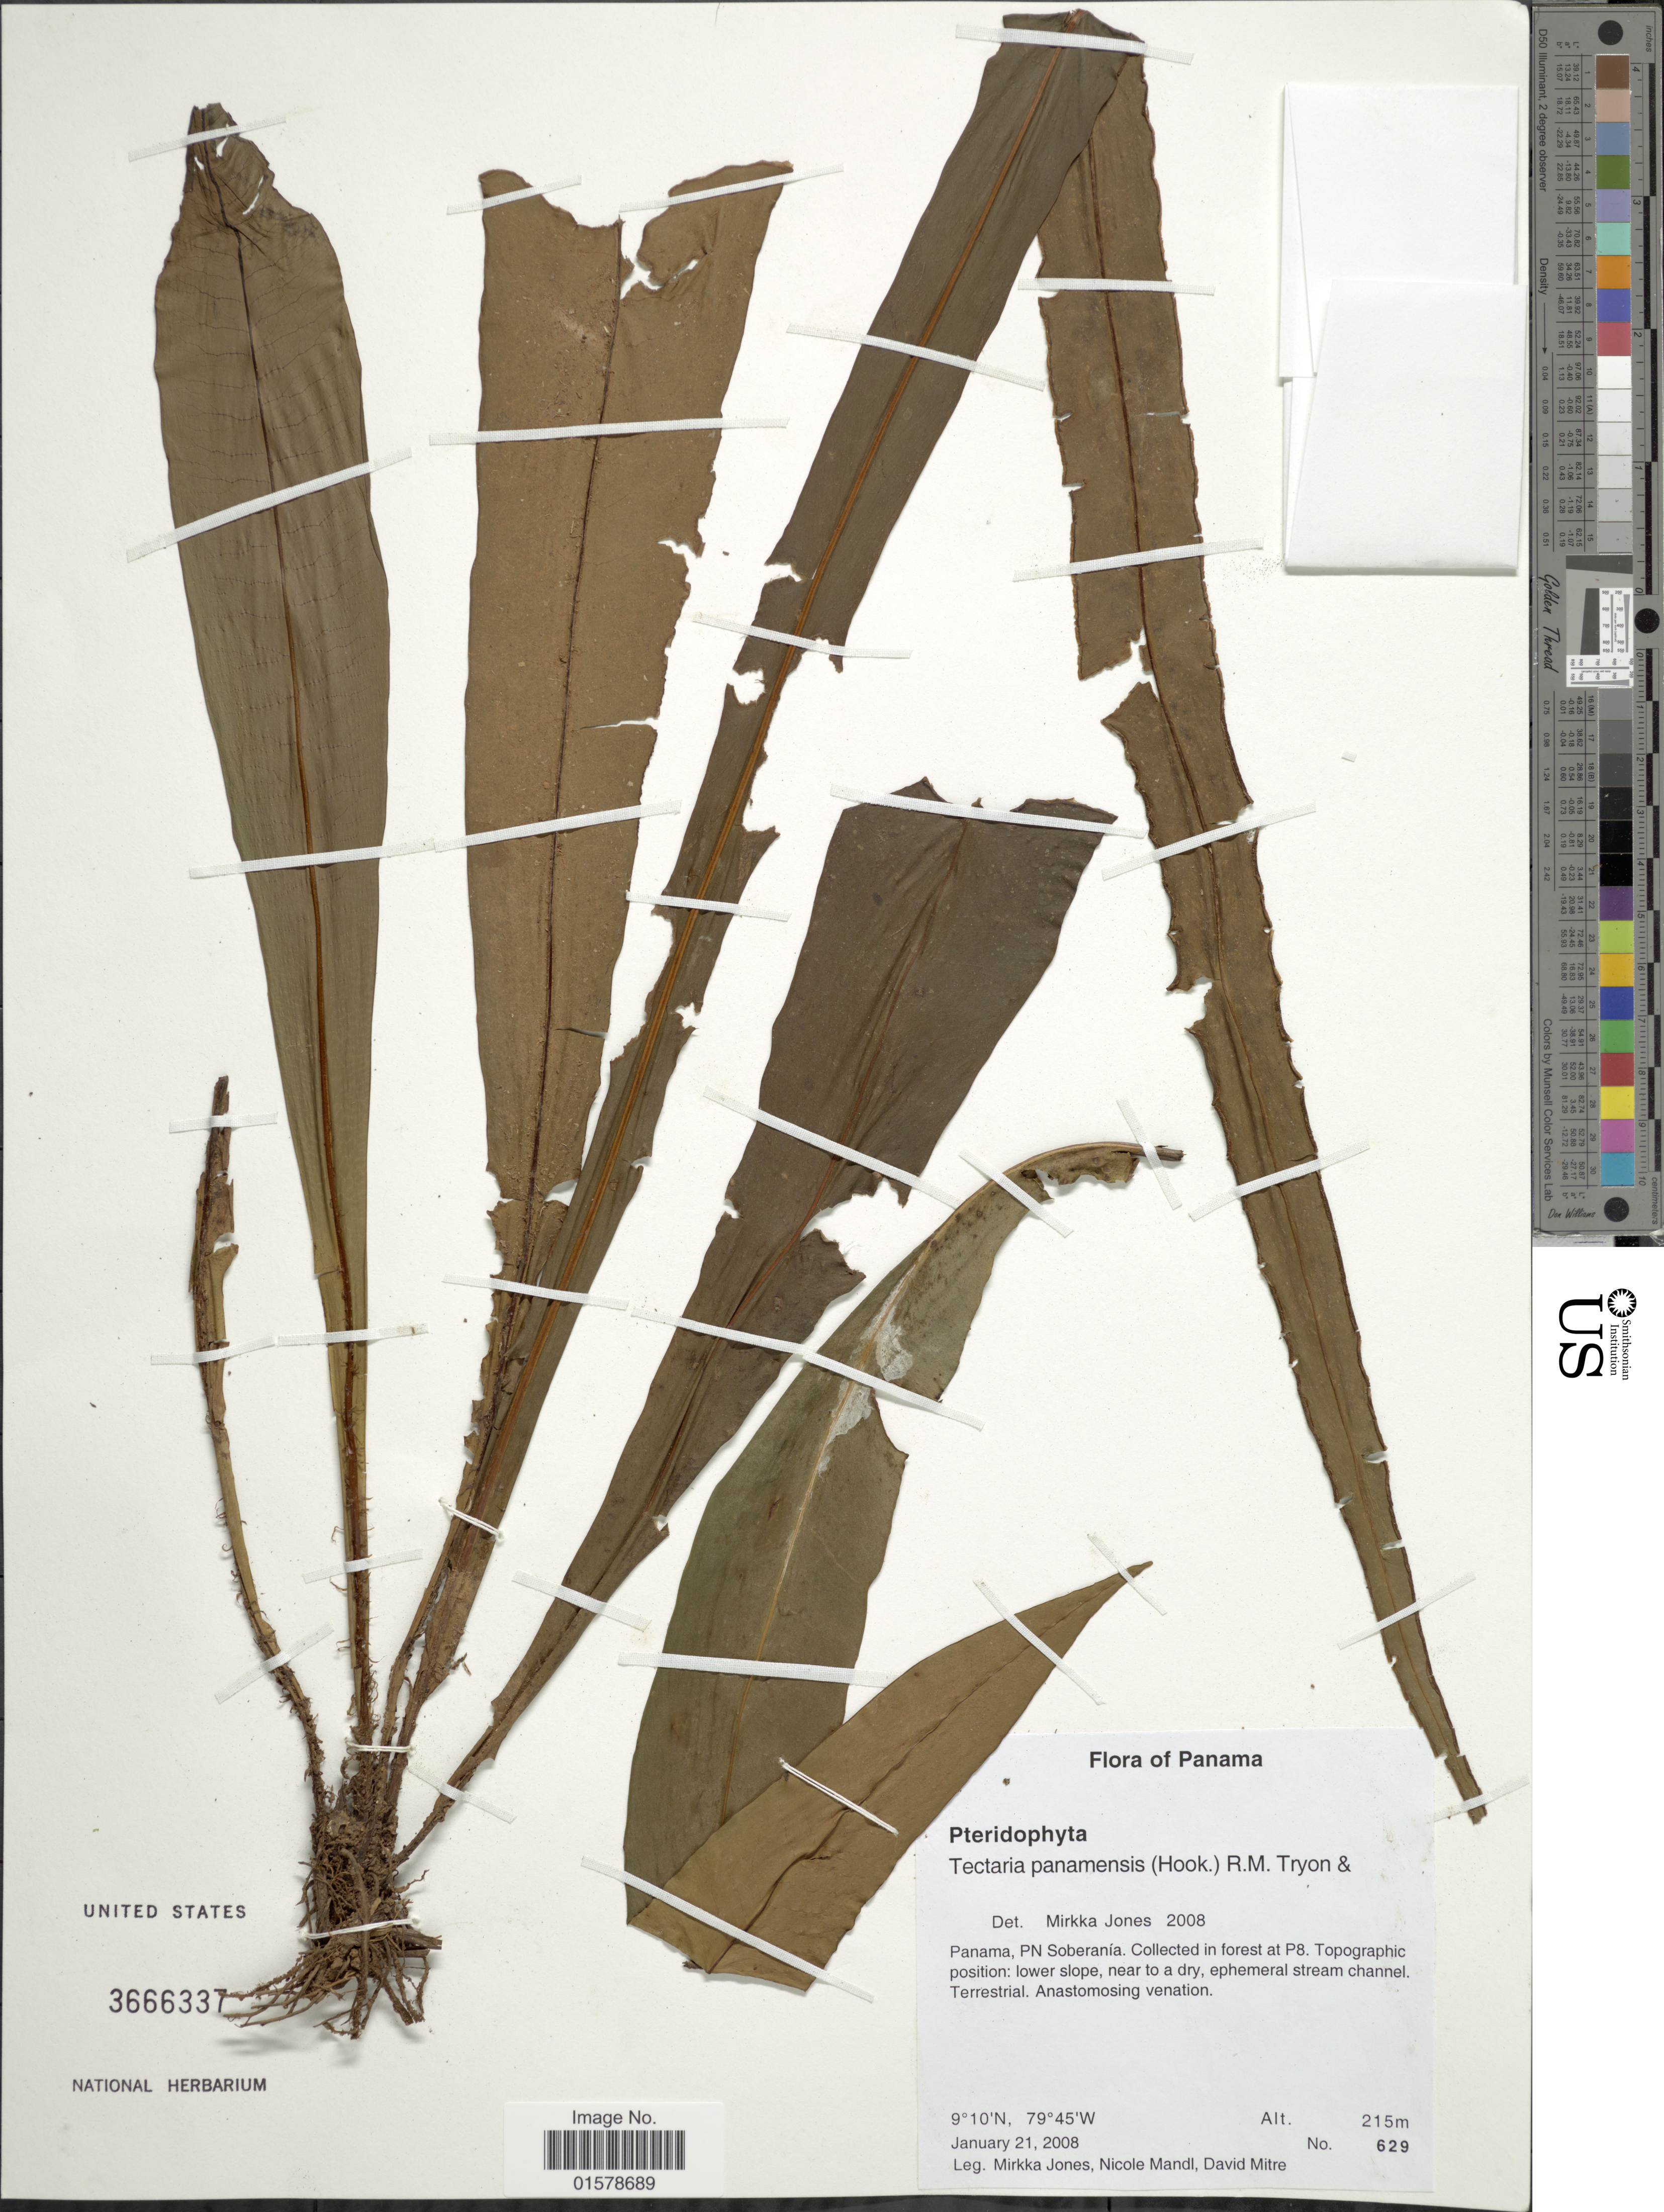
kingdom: Plantae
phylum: Tracheophyta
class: Polypodiopsida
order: Polypodiales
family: Tectariaceae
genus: Tectaria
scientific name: Tectaria panamensis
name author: (Hook.) R.M. Tryon & A.F. Tryon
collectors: M. Jones, N. Mandl & D. Mitre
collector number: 629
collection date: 2008-01-21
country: Panama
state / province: Panamá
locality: Panama, PN Soberania. In forest at P8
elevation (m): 215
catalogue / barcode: US 3666337